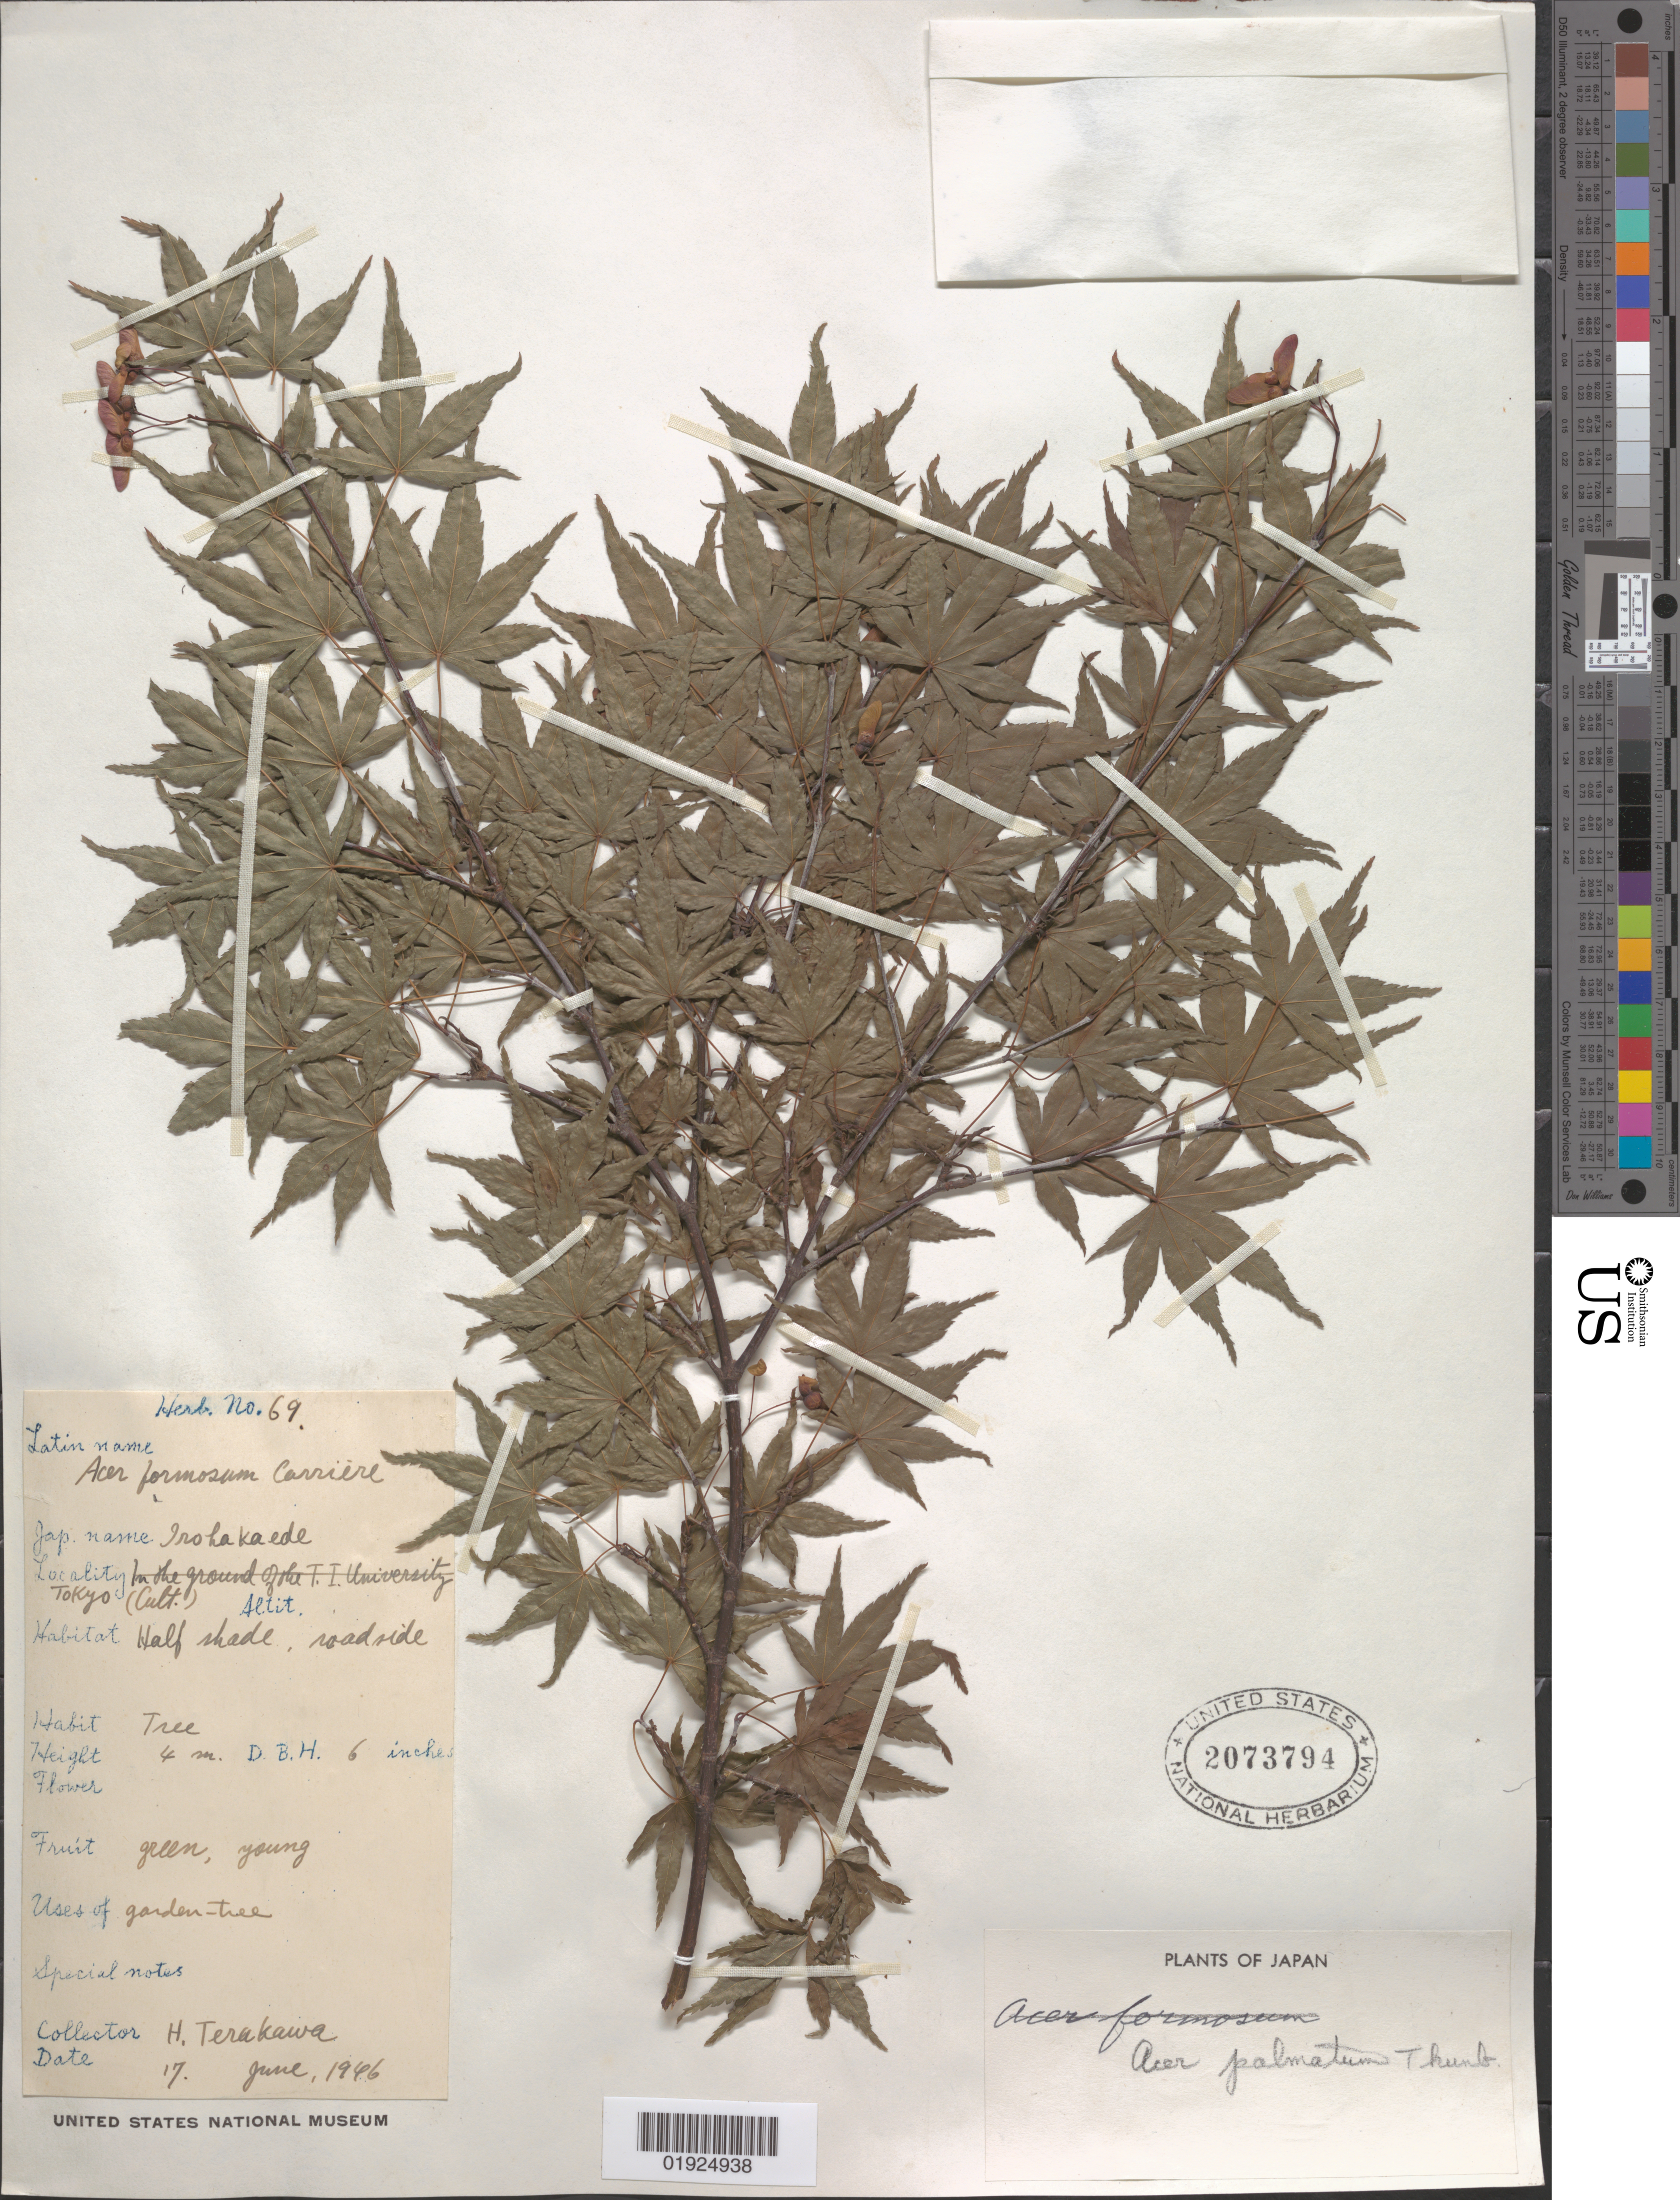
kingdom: Plantae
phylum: Tracheophyta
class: Magnoliopsida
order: Sapindales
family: Sapindaceae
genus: Acer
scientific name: Acer palmatum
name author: Thunb.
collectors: H. Terakawa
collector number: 69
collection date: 1946-06-17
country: Japan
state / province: Tokyo, Federal City of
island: Honshu I.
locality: Tokyo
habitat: Half shade, roadside. Cultivated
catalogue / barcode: US 2073794